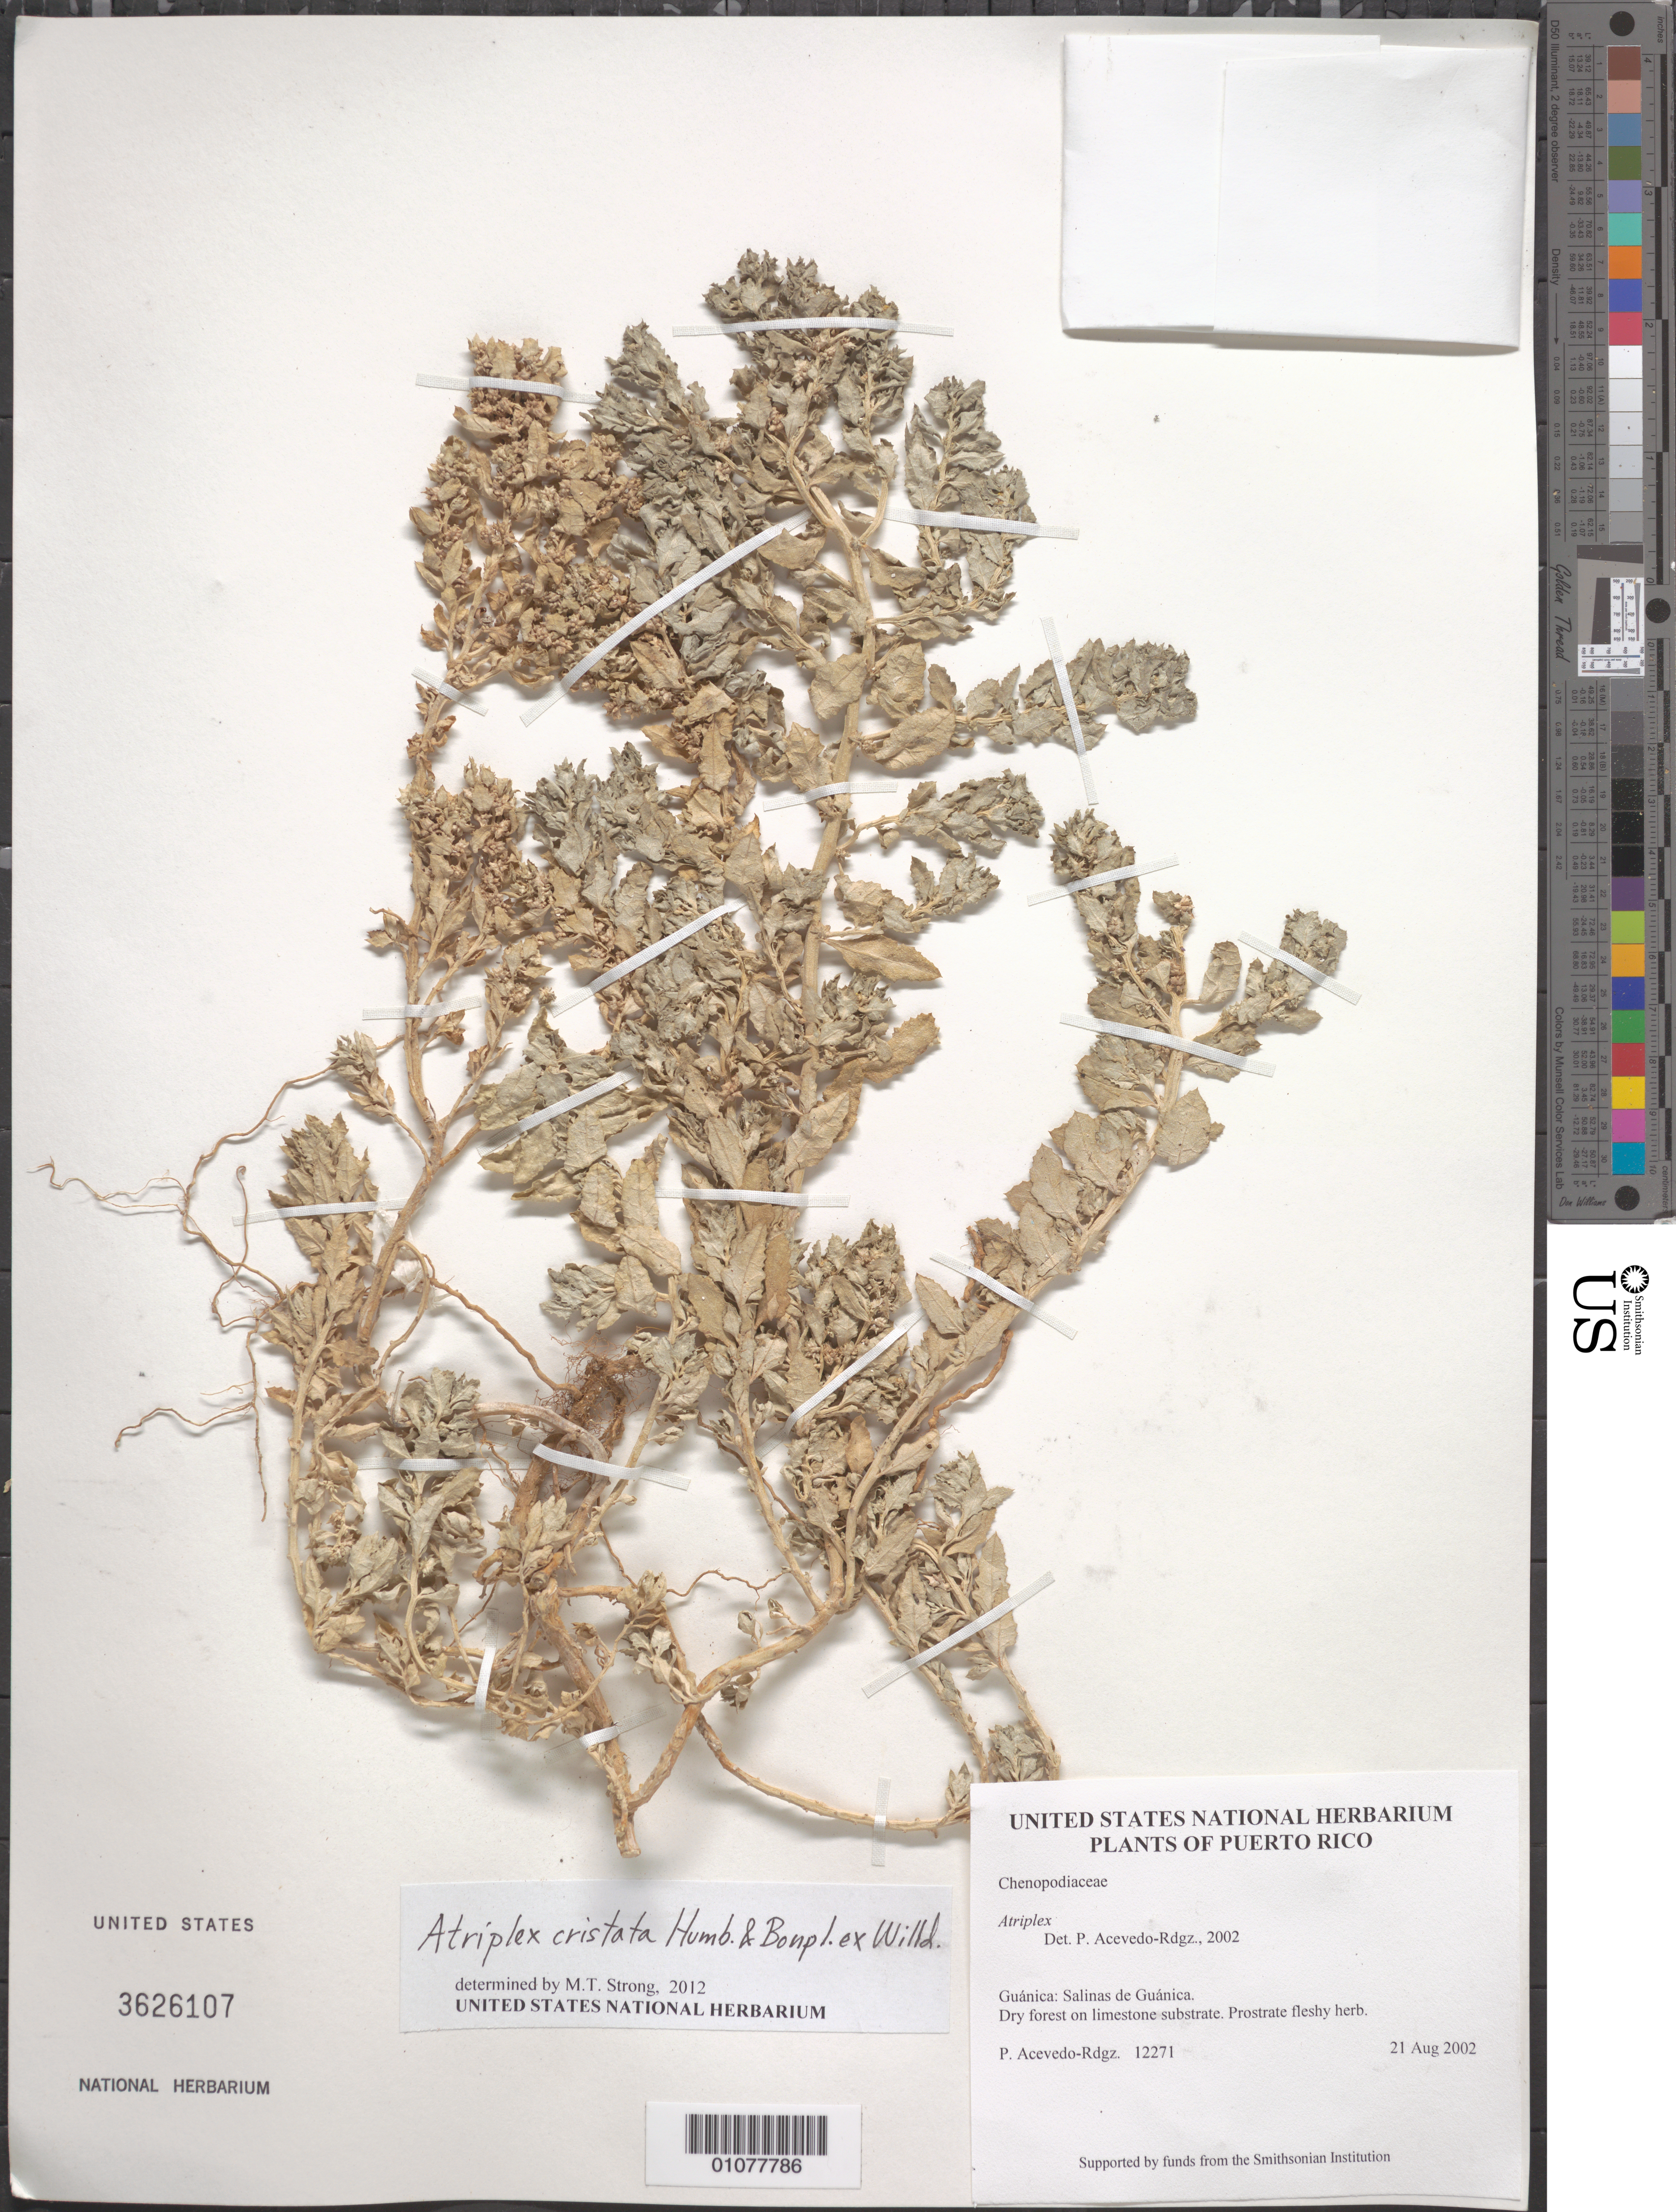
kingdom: Plantae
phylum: Tracheophyta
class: Magnoliopsida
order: Caryophyllales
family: Amaranthaceae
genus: Atriplex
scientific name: Atriplex cristata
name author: Humb. & Bonpl. ex Willd.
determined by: Strong, M. T., (US), Smithsonian Institution - National Museum of Natural History (UNITED STATES)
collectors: P. Acevedo-Rodr.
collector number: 12271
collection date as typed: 21 Aug 2002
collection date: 2002-08-21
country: Puerto Rico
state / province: Guánica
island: Puerto Rico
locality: Guánica: Salinas de Guánica.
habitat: Dry forest on limestone substrate.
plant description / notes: NY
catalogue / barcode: US 3626107